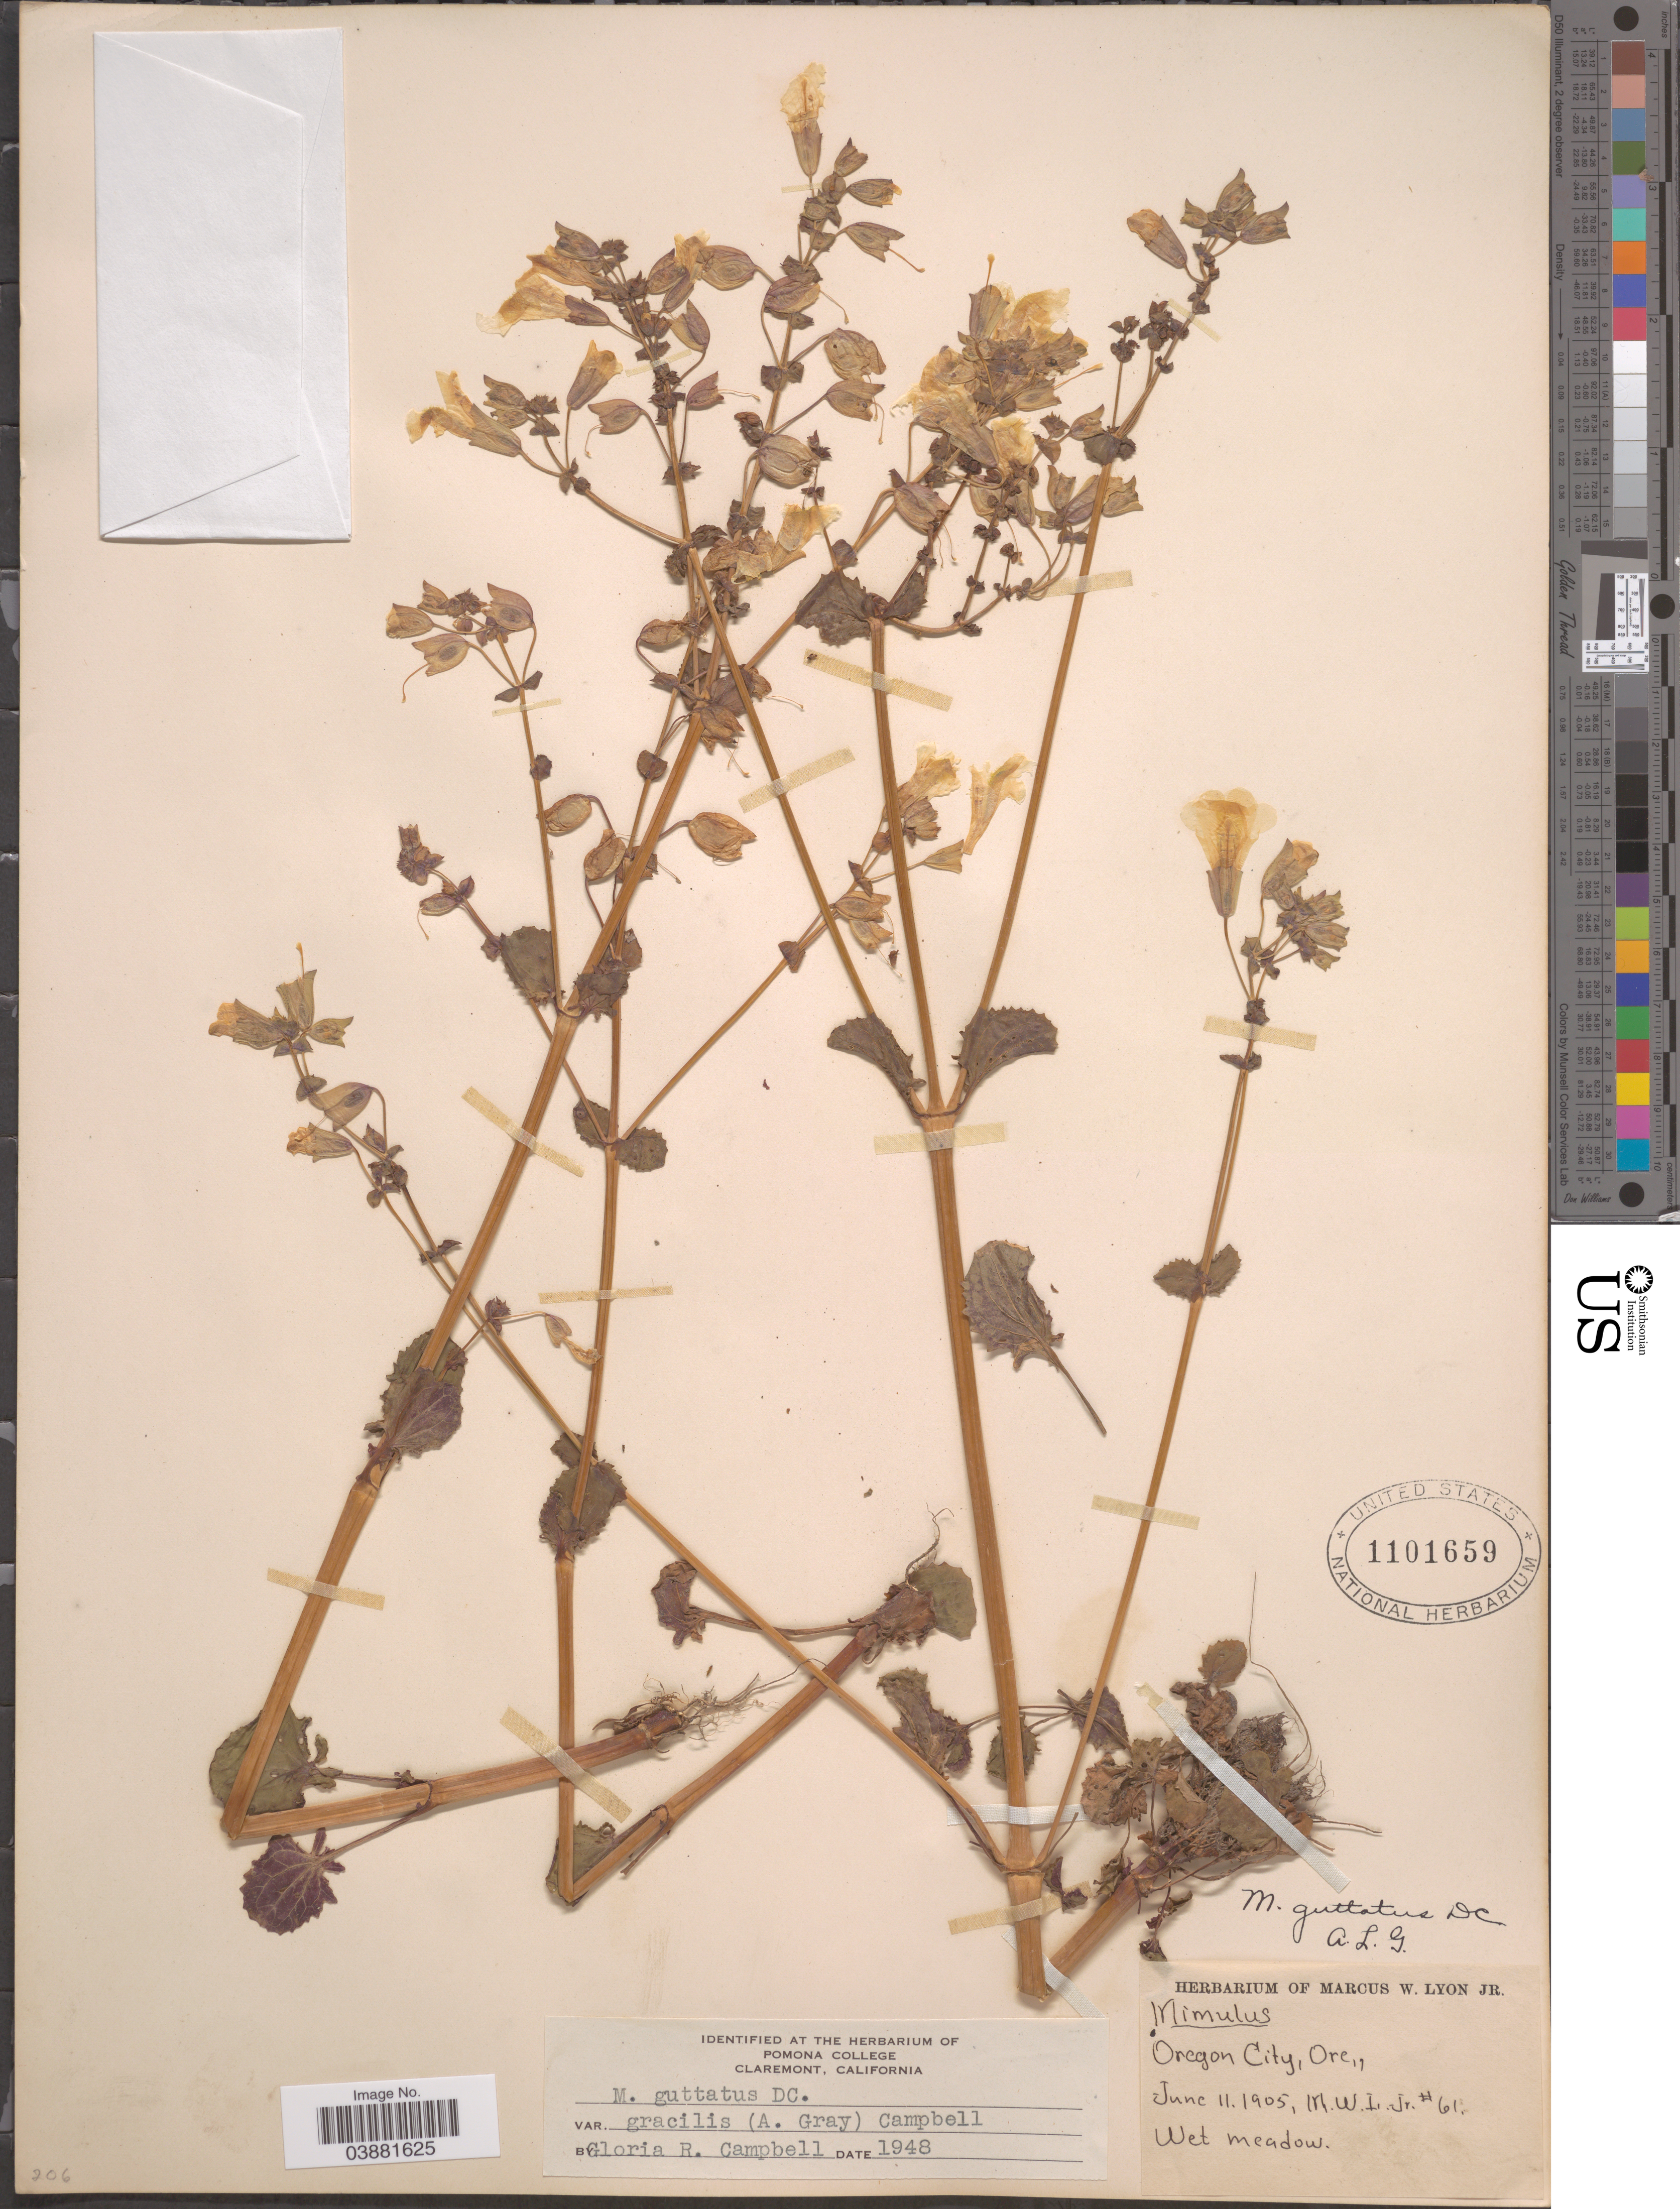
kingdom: Plantae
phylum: Tracheophyta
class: Magnoliopsida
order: Lamiales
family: Phrymaceae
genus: Mimulus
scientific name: Mimulus guttatus var. gracilis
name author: (A. Gray) G.R. Campb.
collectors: M. W. Lyon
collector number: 61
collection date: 1905-06-11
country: United States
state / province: Oregon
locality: Oregon City.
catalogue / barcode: US 1101659